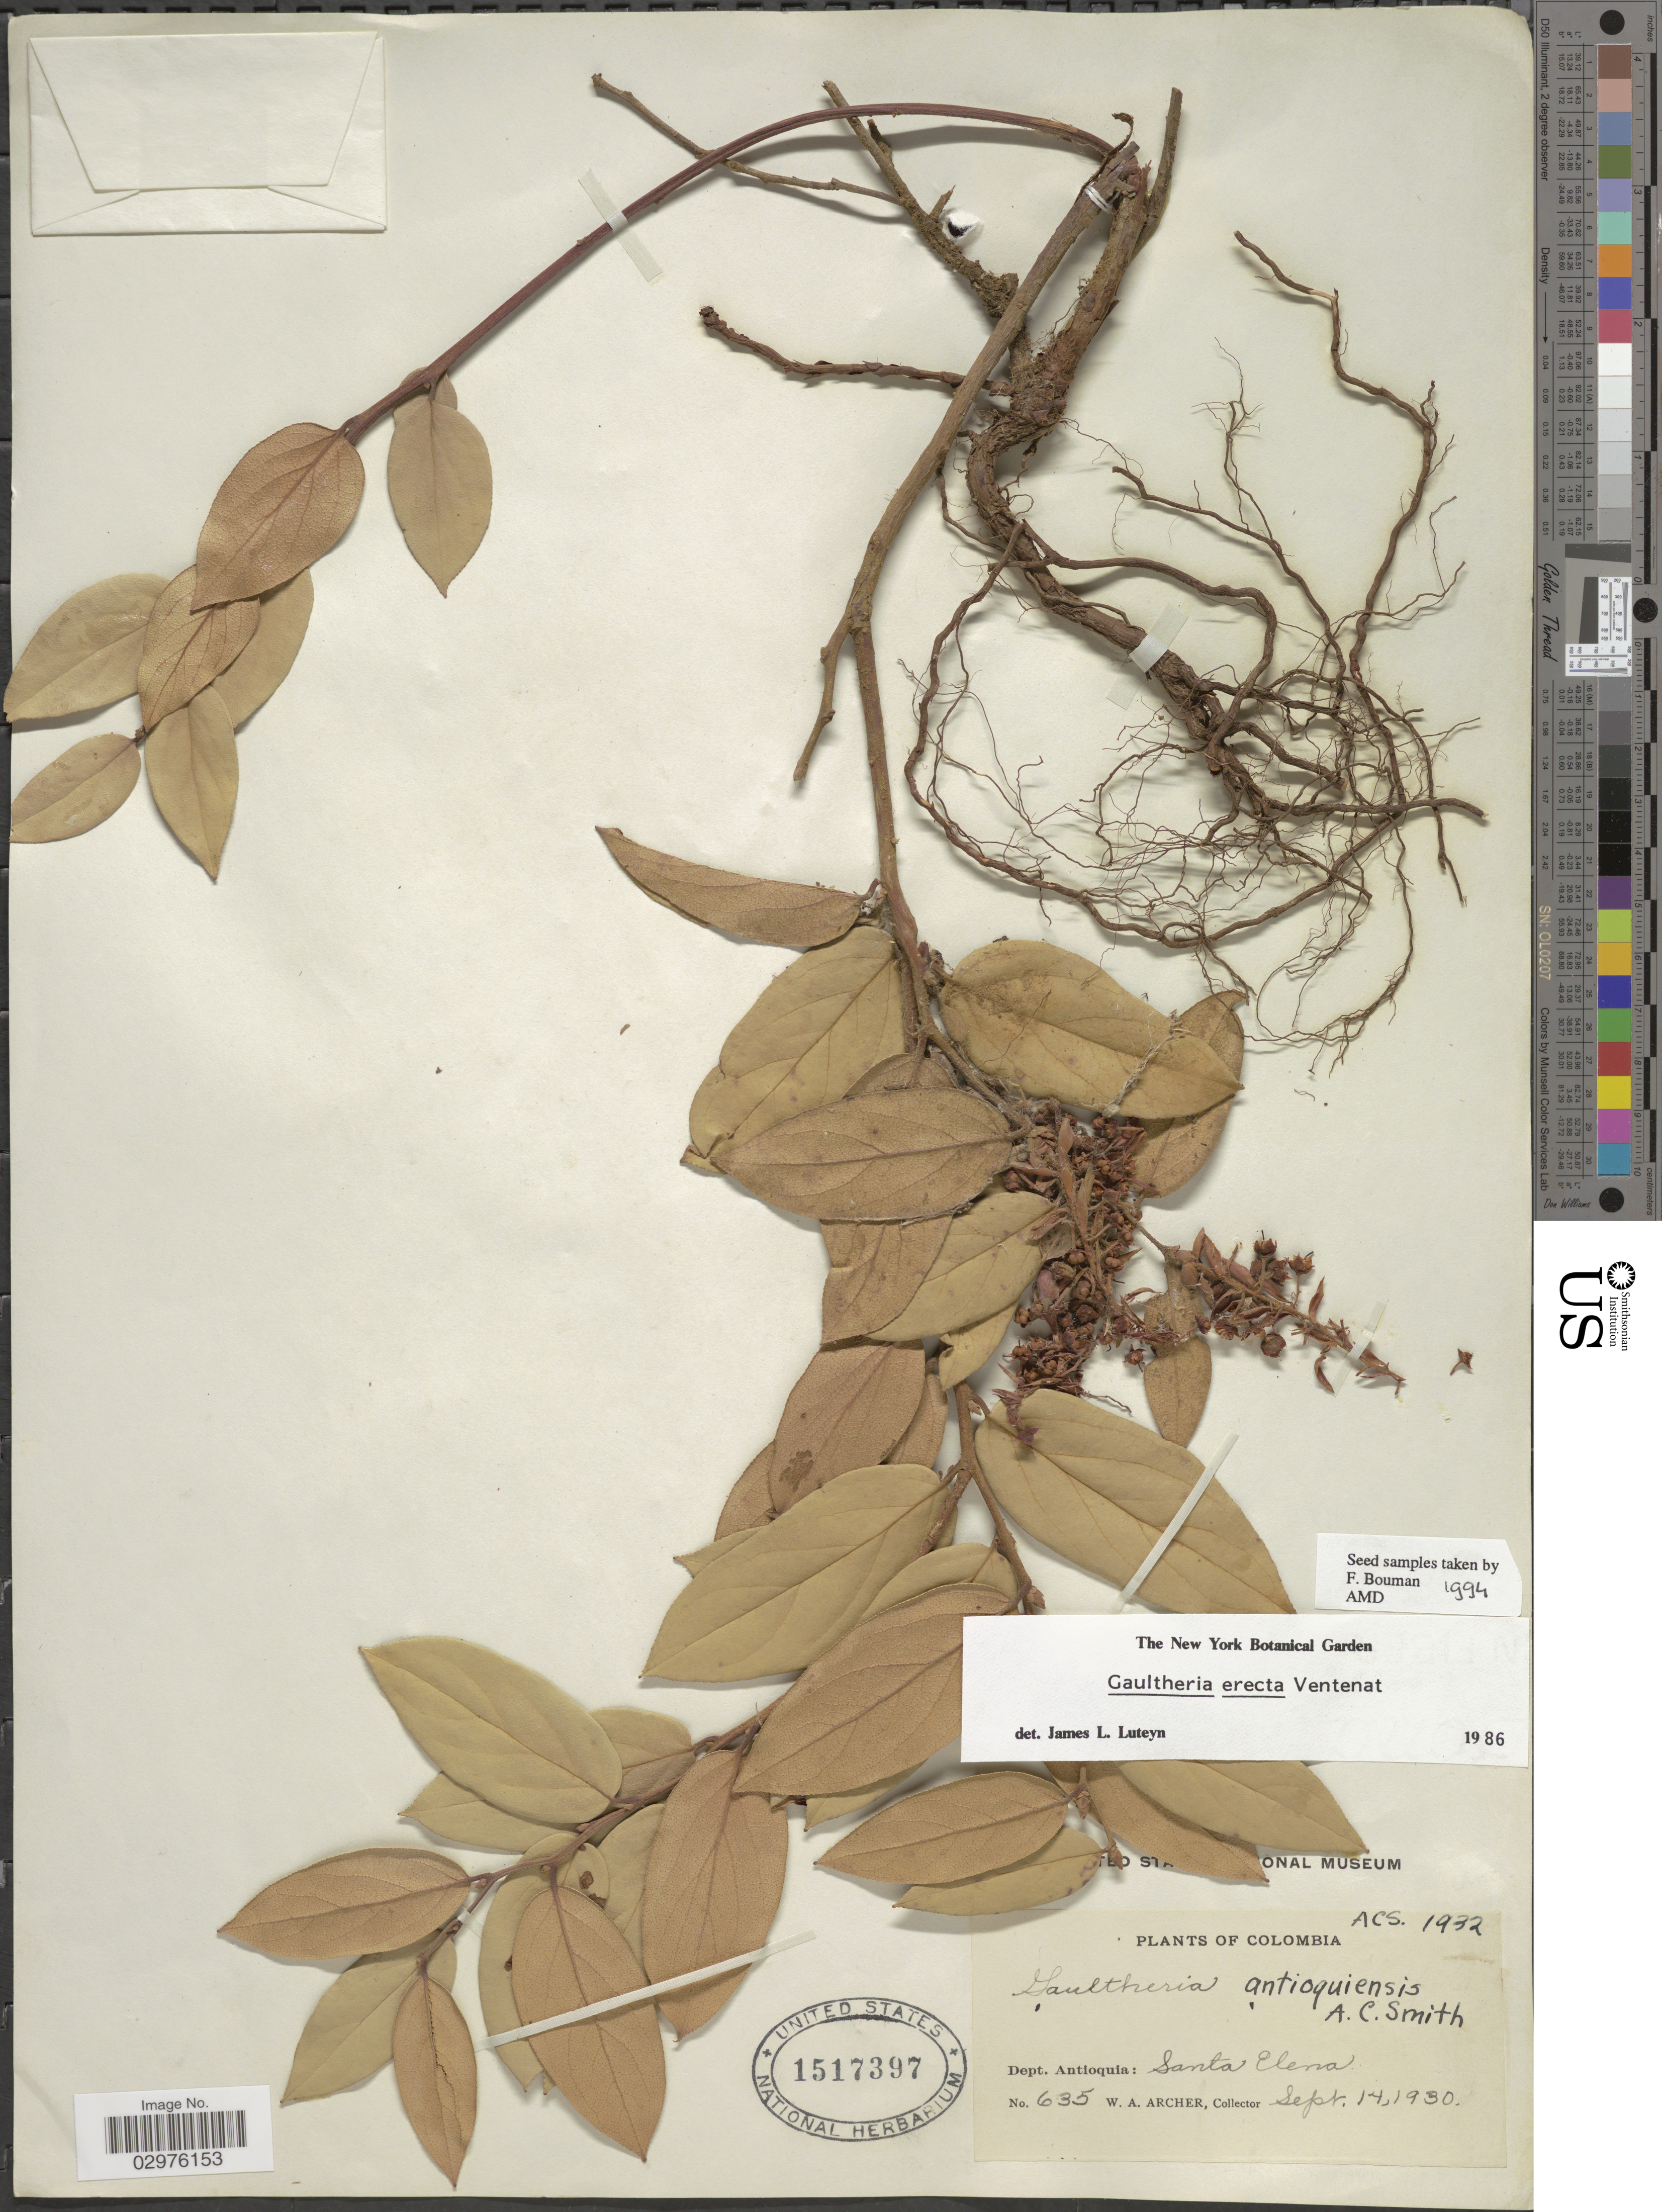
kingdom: Plantae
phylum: Tracheophyta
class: Magnoliopsida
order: Ericales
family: Ericaceae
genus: Gaultheria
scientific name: Gaultheria erecta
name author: Vent.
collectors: W. Archer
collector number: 635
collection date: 1930-09-14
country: Colombia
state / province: Antioquia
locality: Dept. Antioquia: Santa Elena.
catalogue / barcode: US 1517397